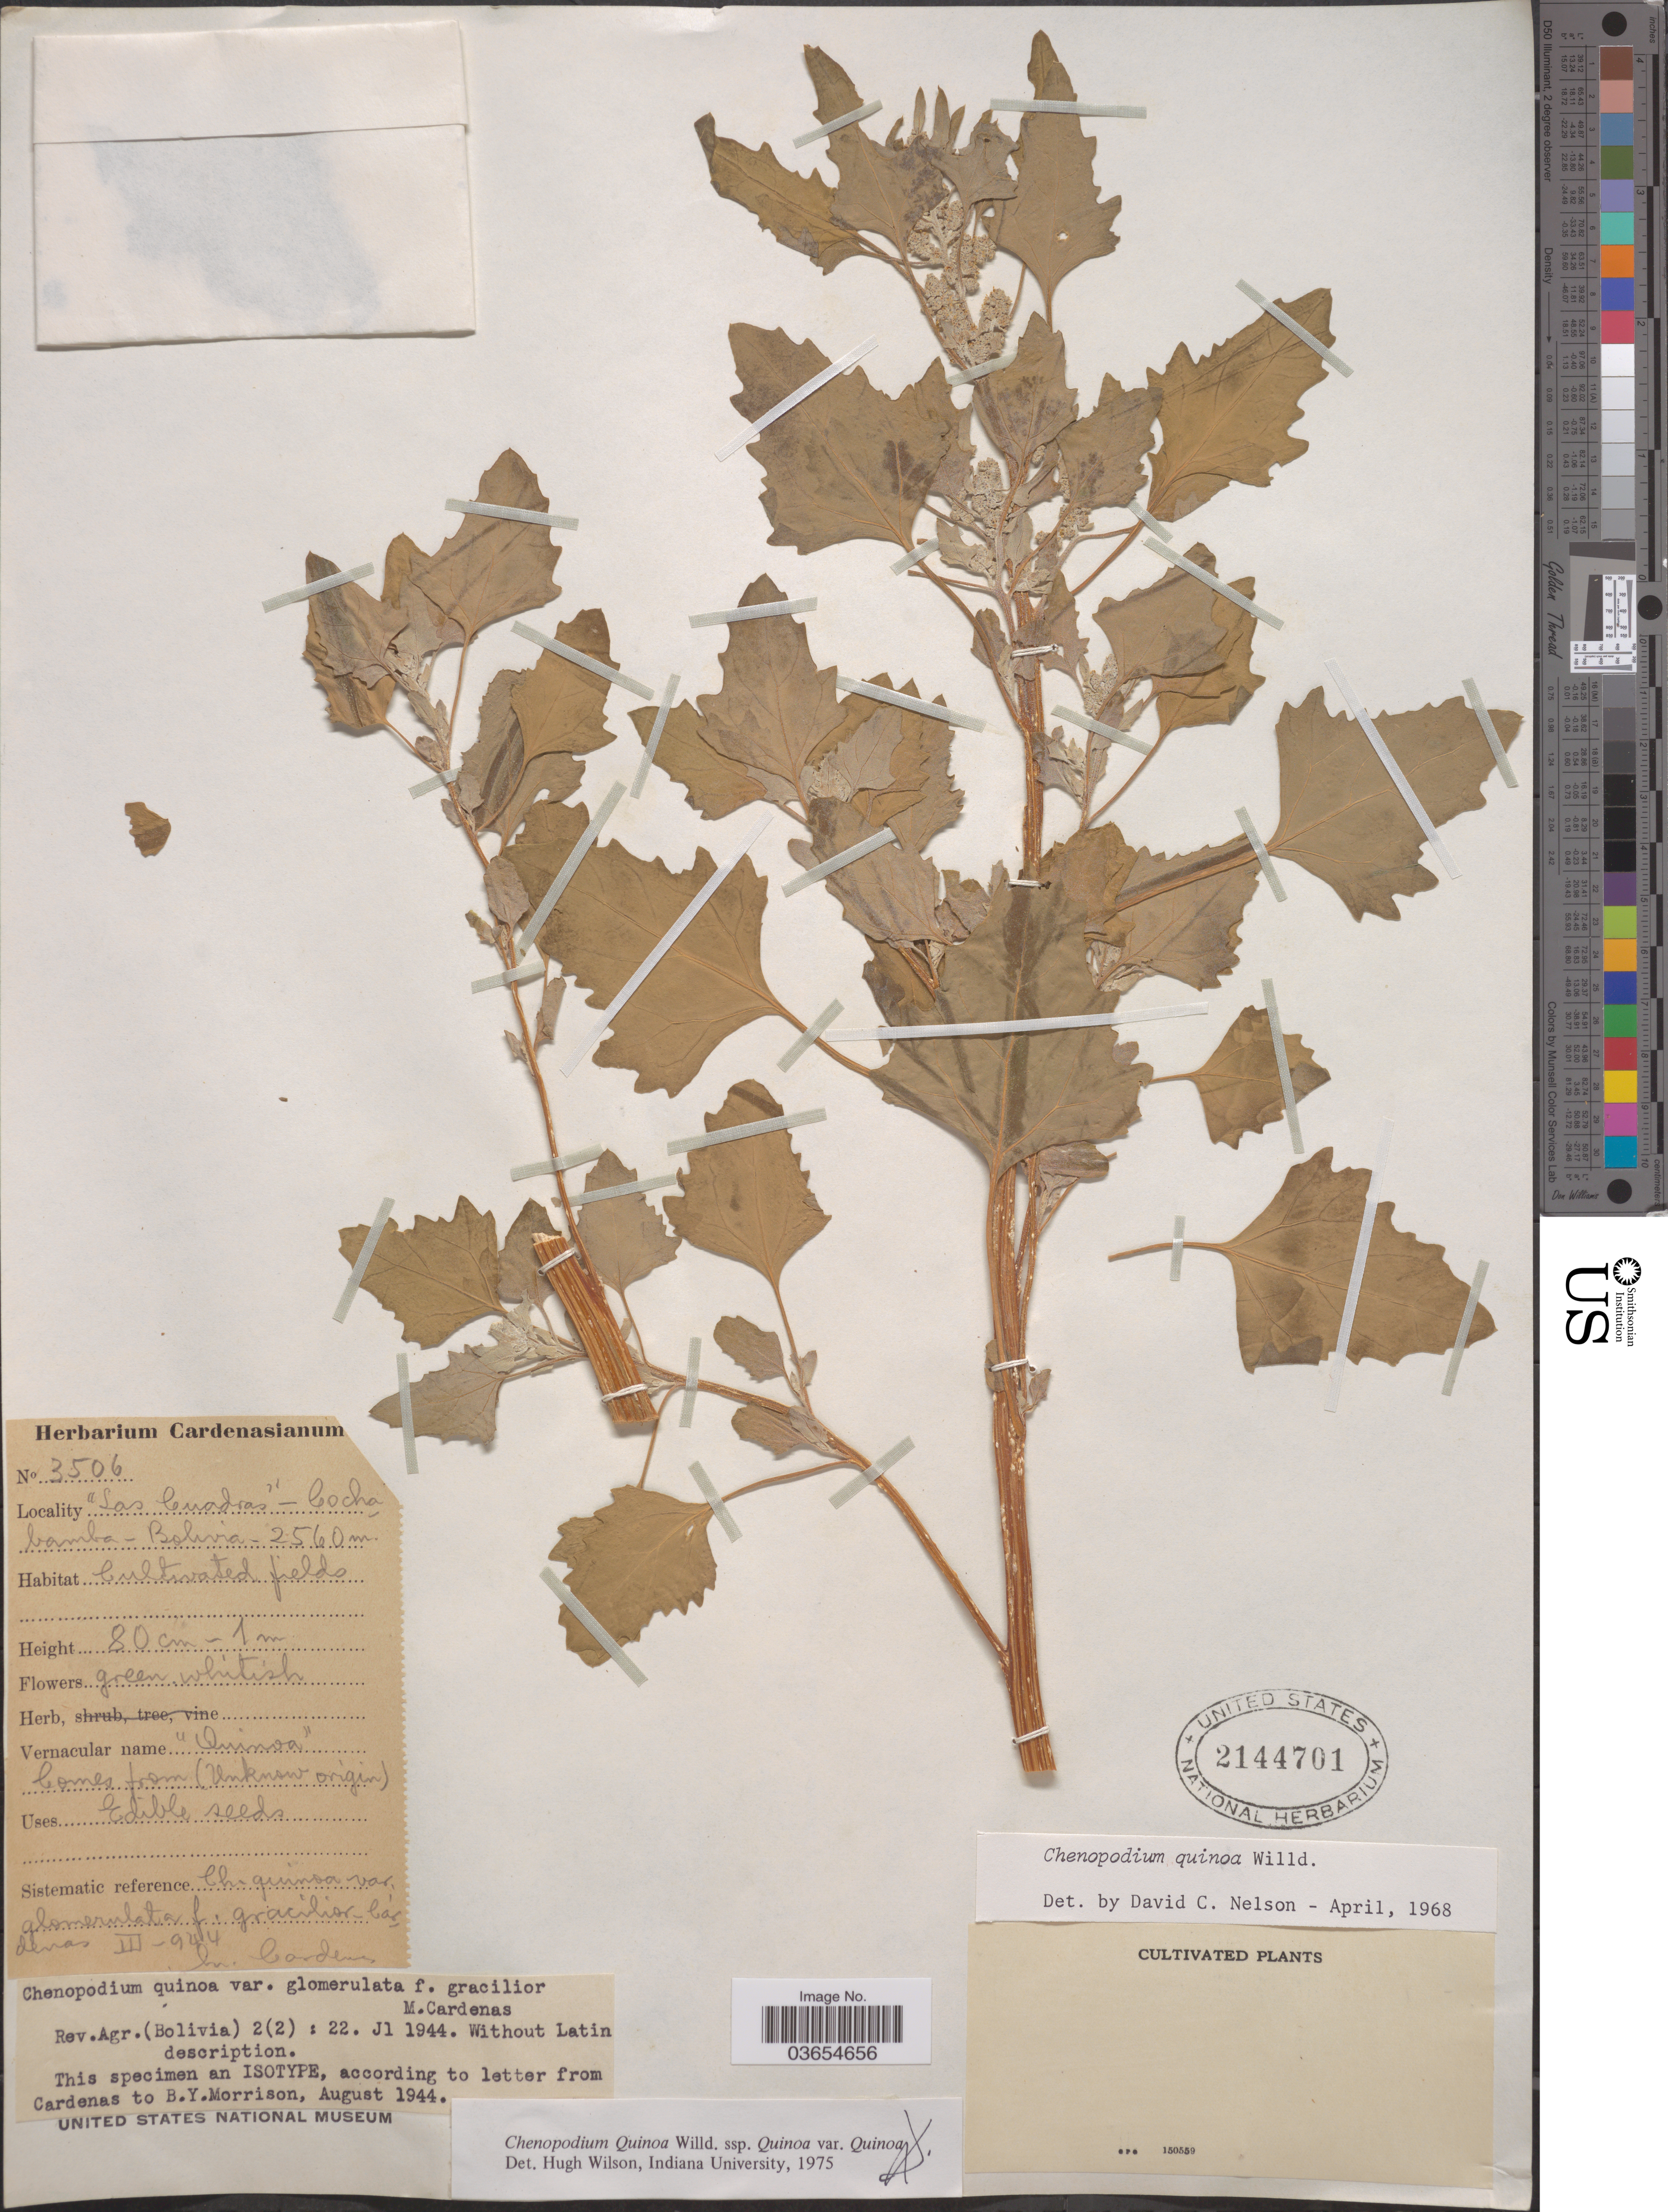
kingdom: Plantae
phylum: Tracheophyta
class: Magnoliopsida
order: Caryophyllales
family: Amaranthaceae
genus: Chenopodium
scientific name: Chenopodium quinoa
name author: Willd.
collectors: M. Cárdenas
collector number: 3506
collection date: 1944-03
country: Bolivia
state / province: Cochabamba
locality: Las Cuadras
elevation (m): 2560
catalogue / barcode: US 2144701